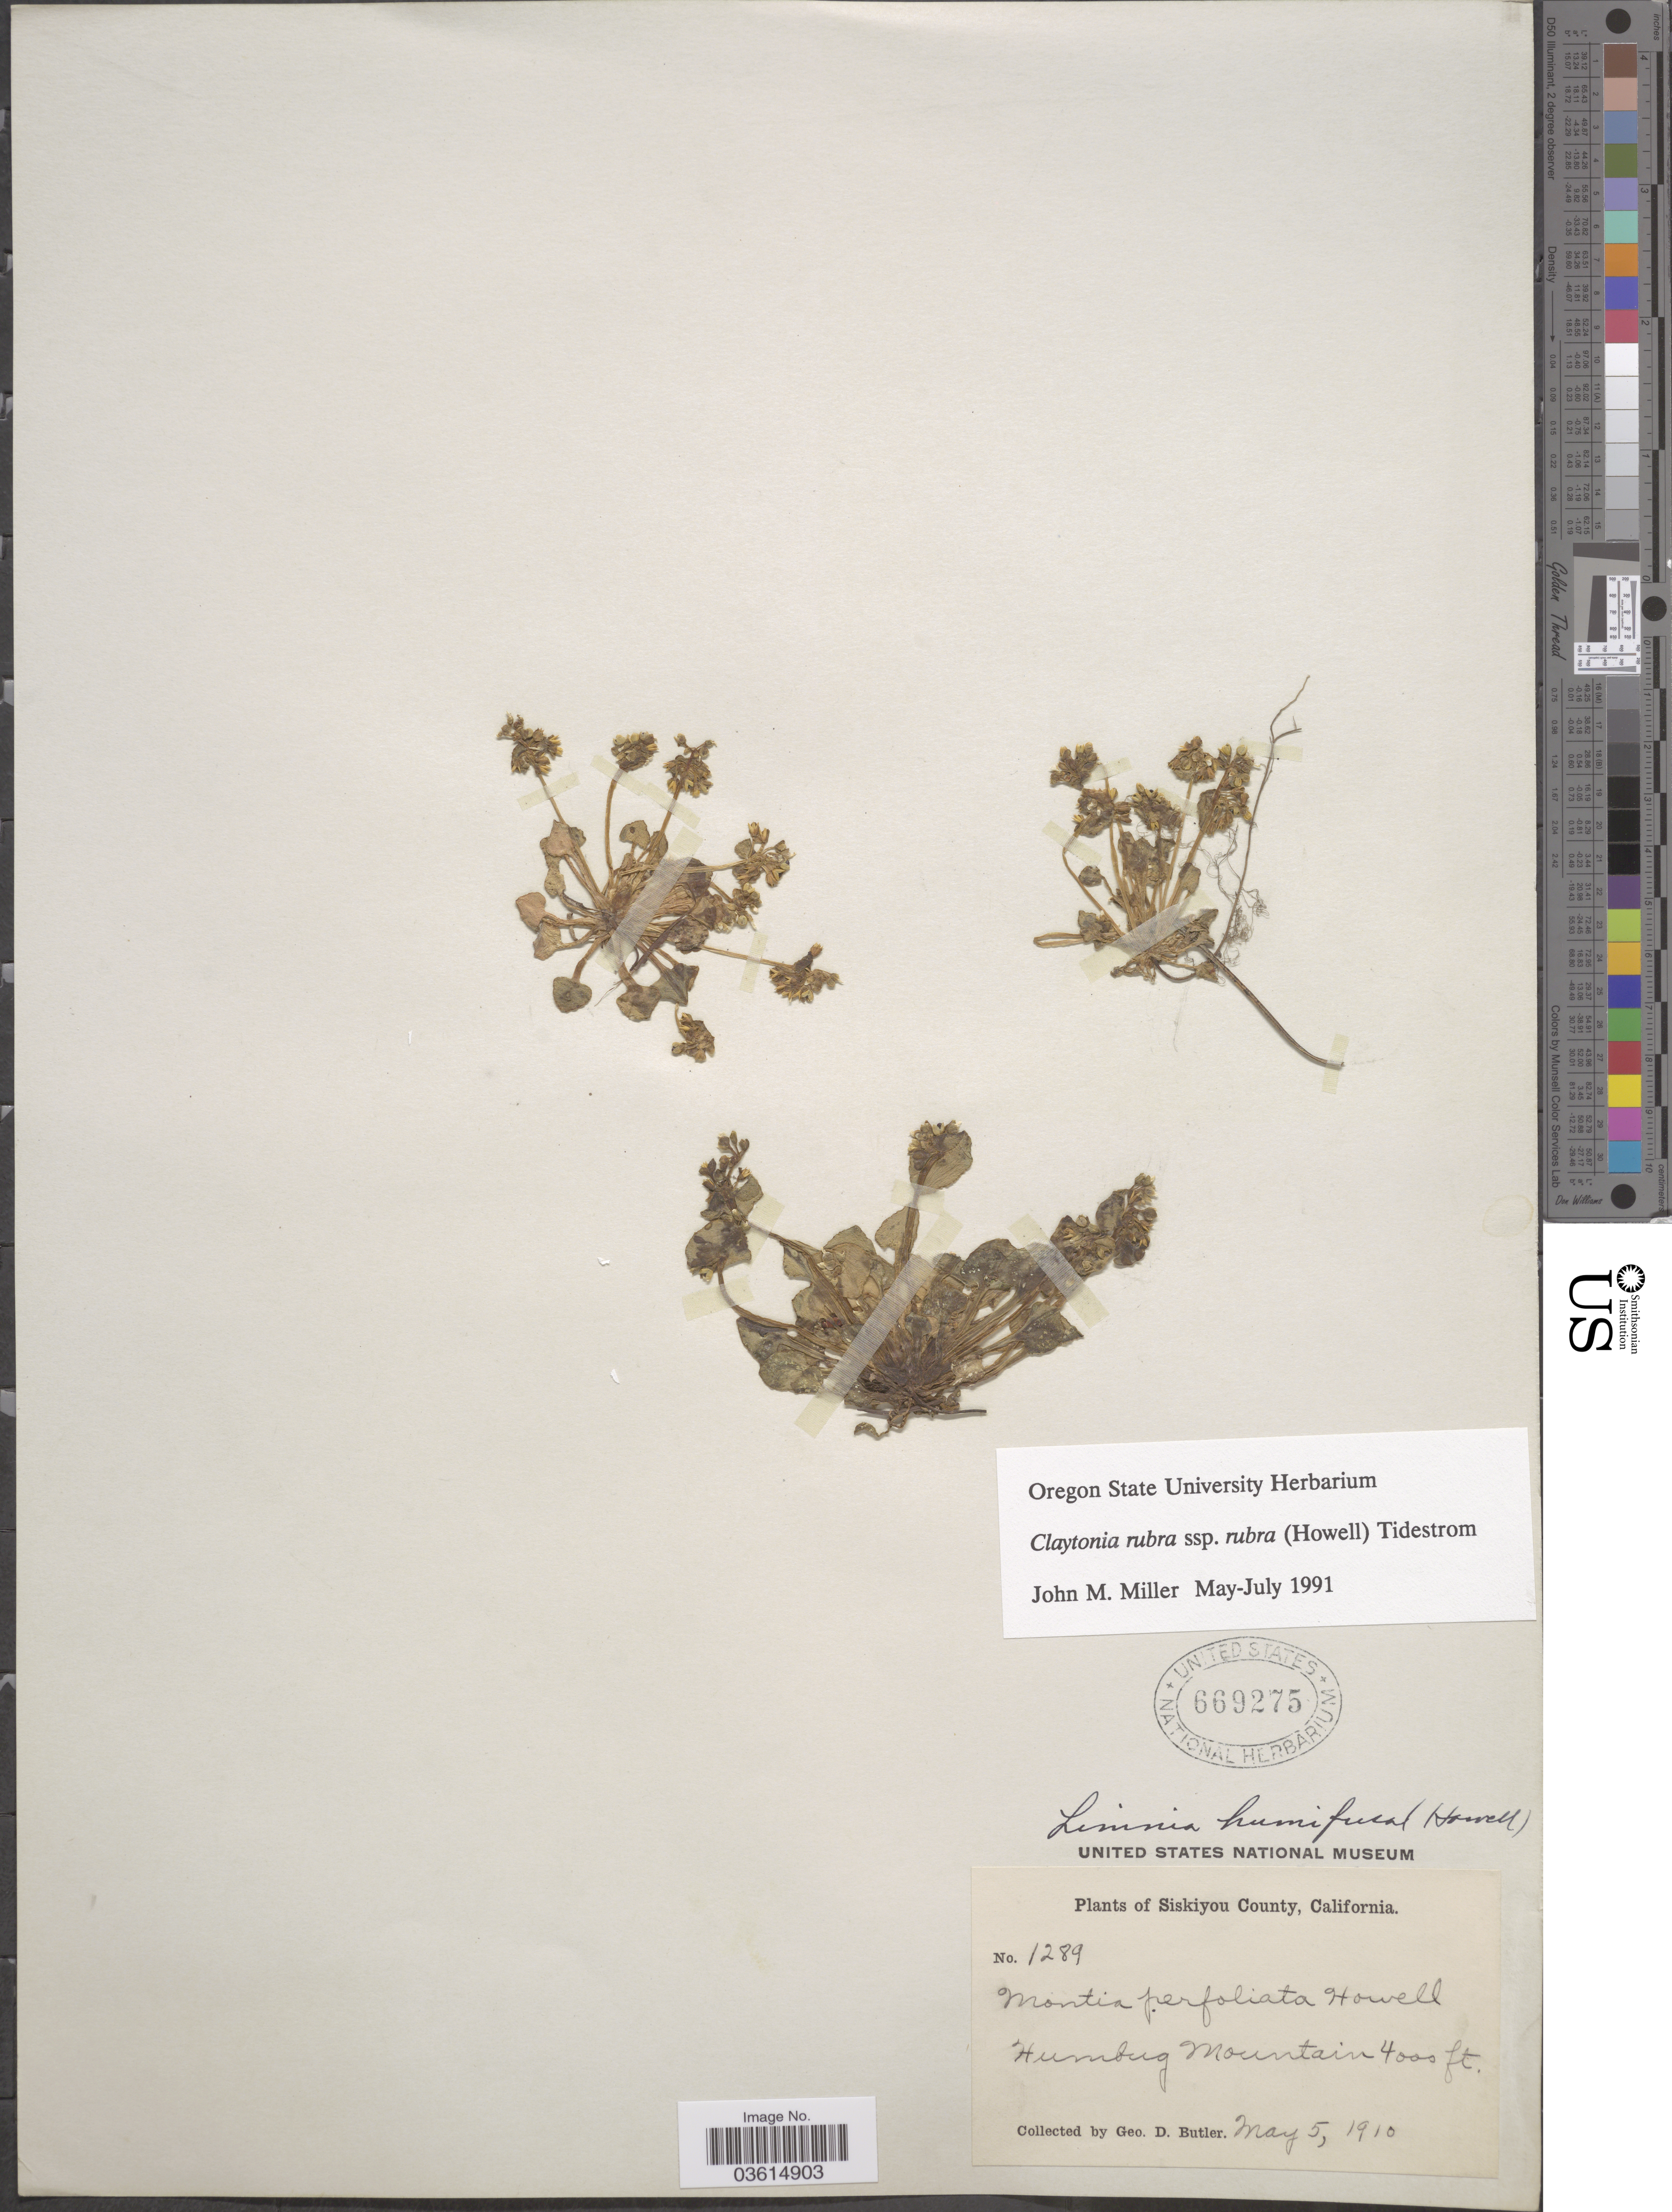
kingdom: Plantae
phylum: Tracheophyta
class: Magnoliopsida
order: Caryophyllales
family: Montiaceae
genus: Claytonia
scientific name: Claytonia rubra subsp. rubra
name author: (Howell) Tidestr.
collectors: G. D. Butler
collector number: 1289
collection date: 1910-05-05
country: United States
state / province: California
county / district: Siskiyou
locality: Siskiyou County. Humbug Mountain.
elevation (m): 1219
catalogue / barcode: US 669275